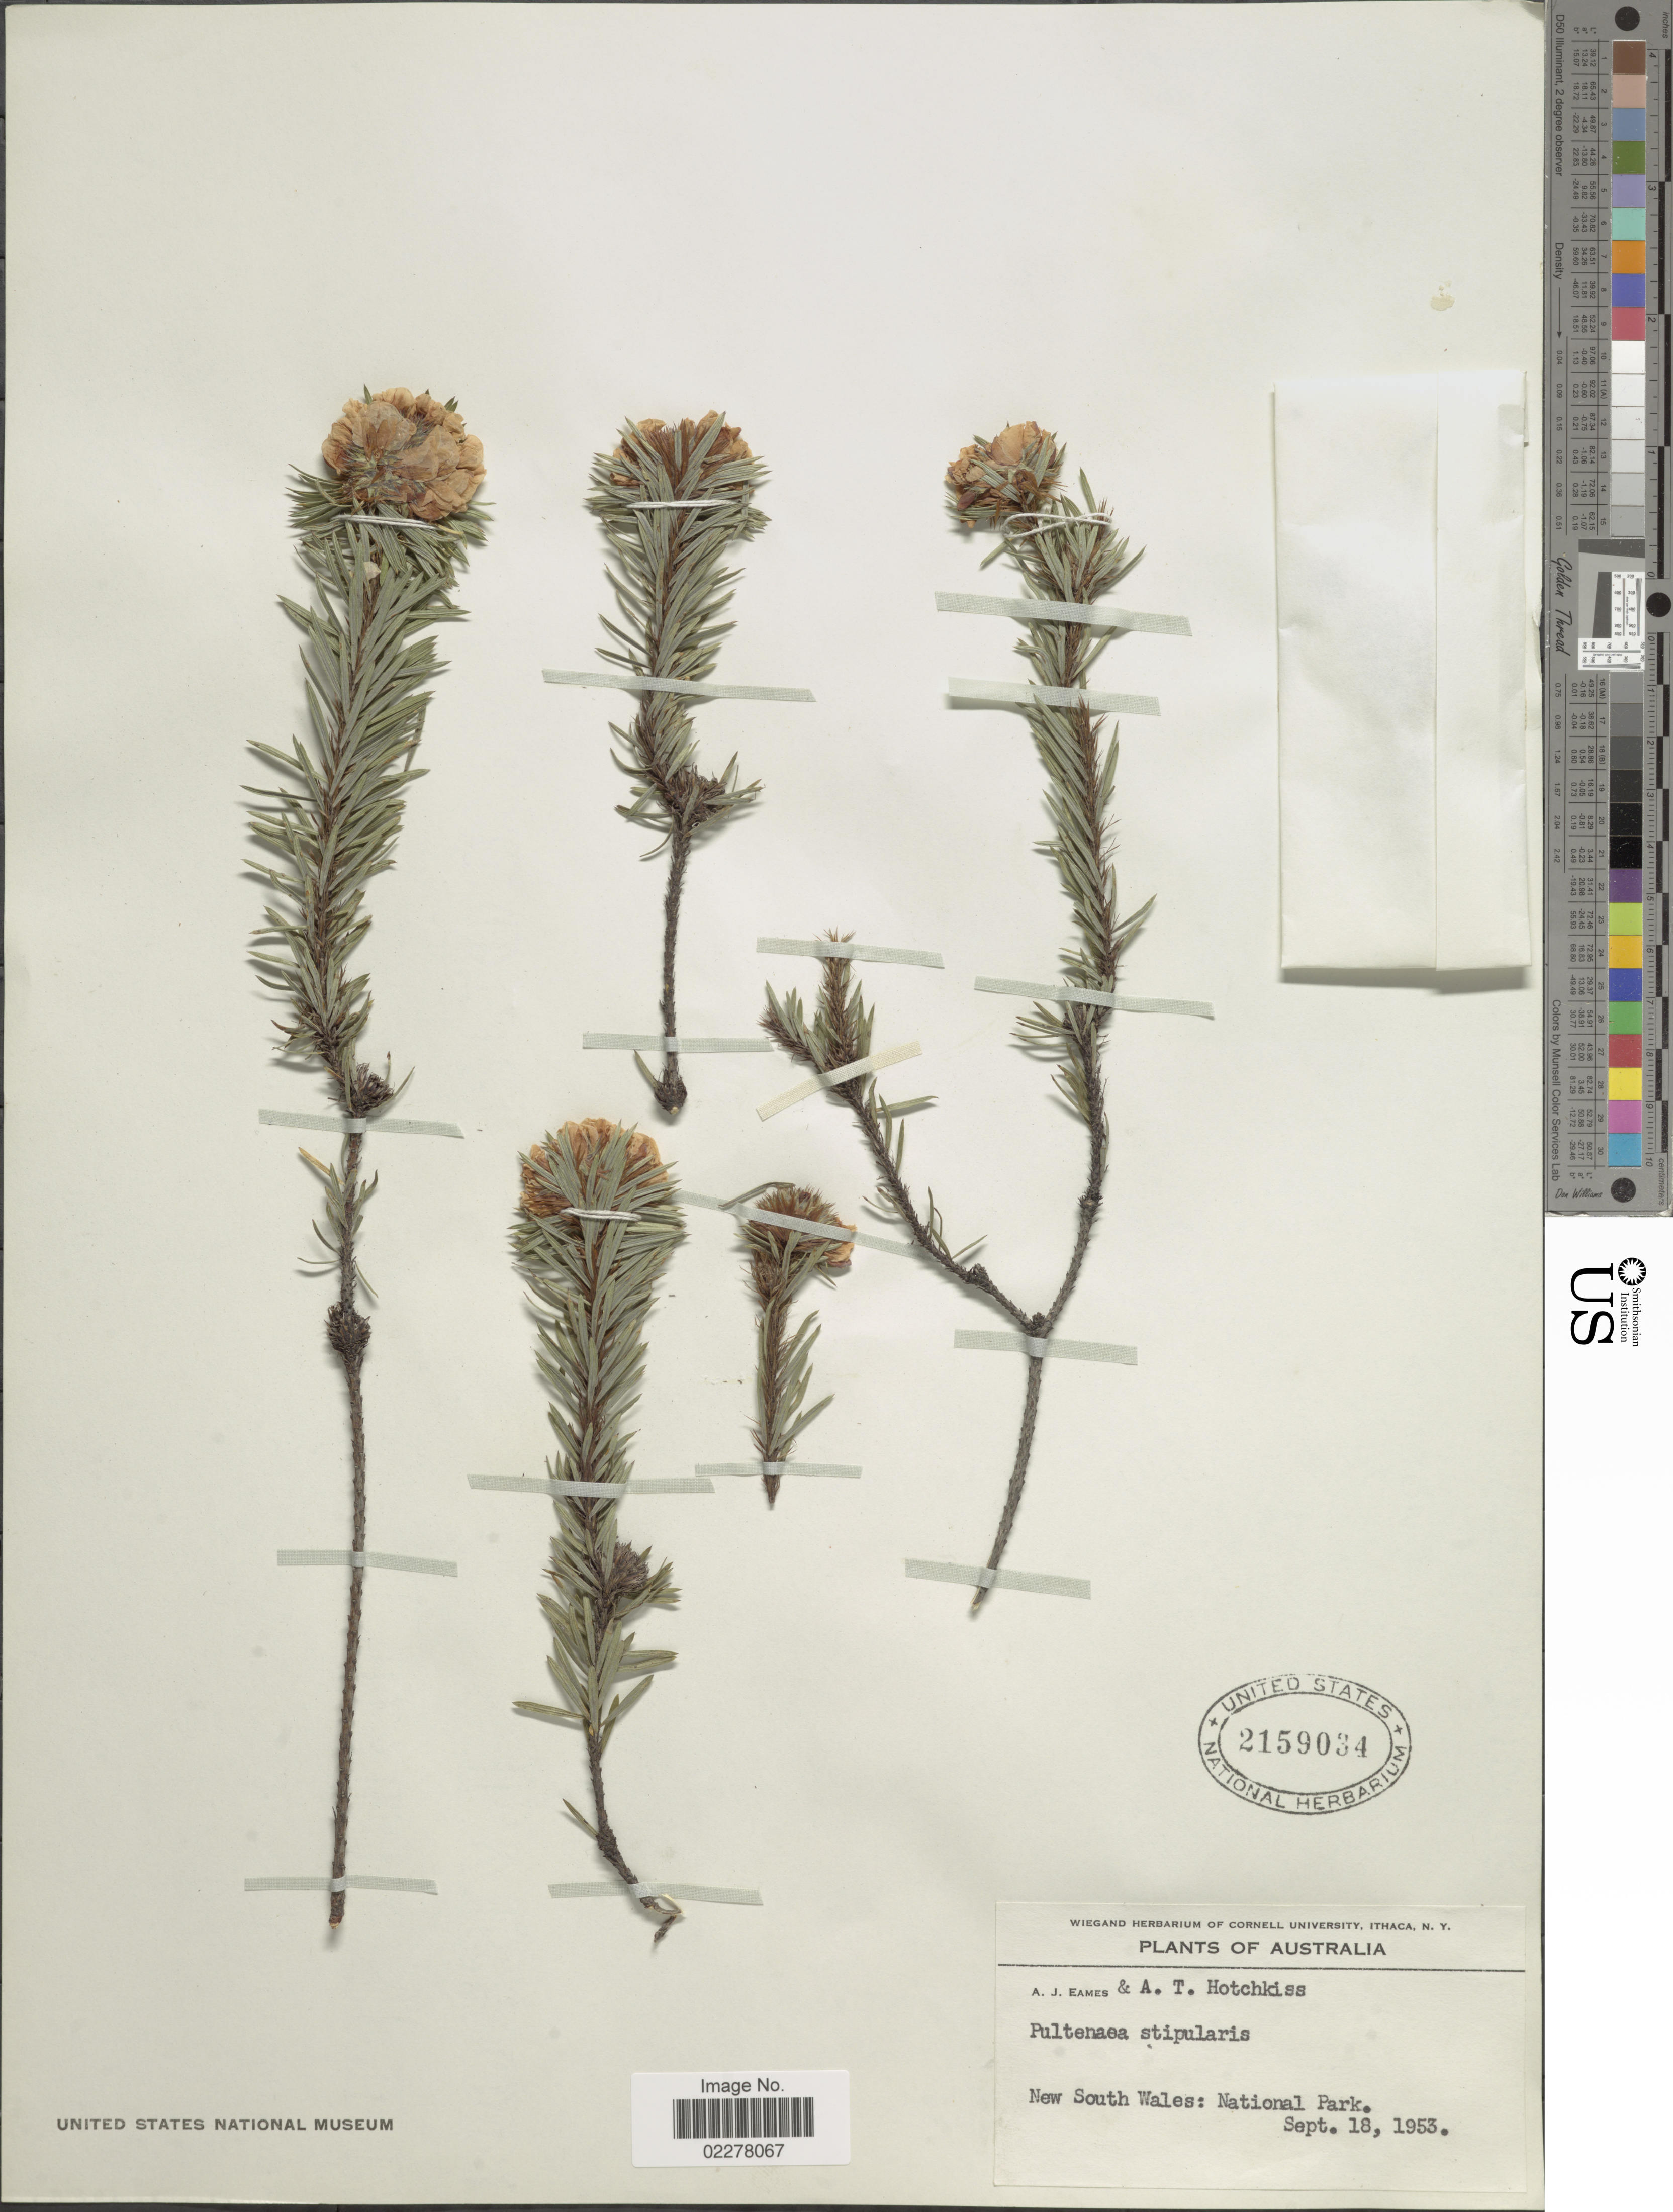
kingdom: Plantae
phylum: Tracheophyta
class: Magnoliopsida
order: Fabales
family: Fabaceae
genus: Pultenaea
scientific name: Pultenaea stipularis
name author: Sm.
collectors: A. J. Eames & A. Hotchkiss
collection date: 1953-09-18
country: Australia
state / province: New South Wales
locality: National Park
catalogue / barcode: US 2159034